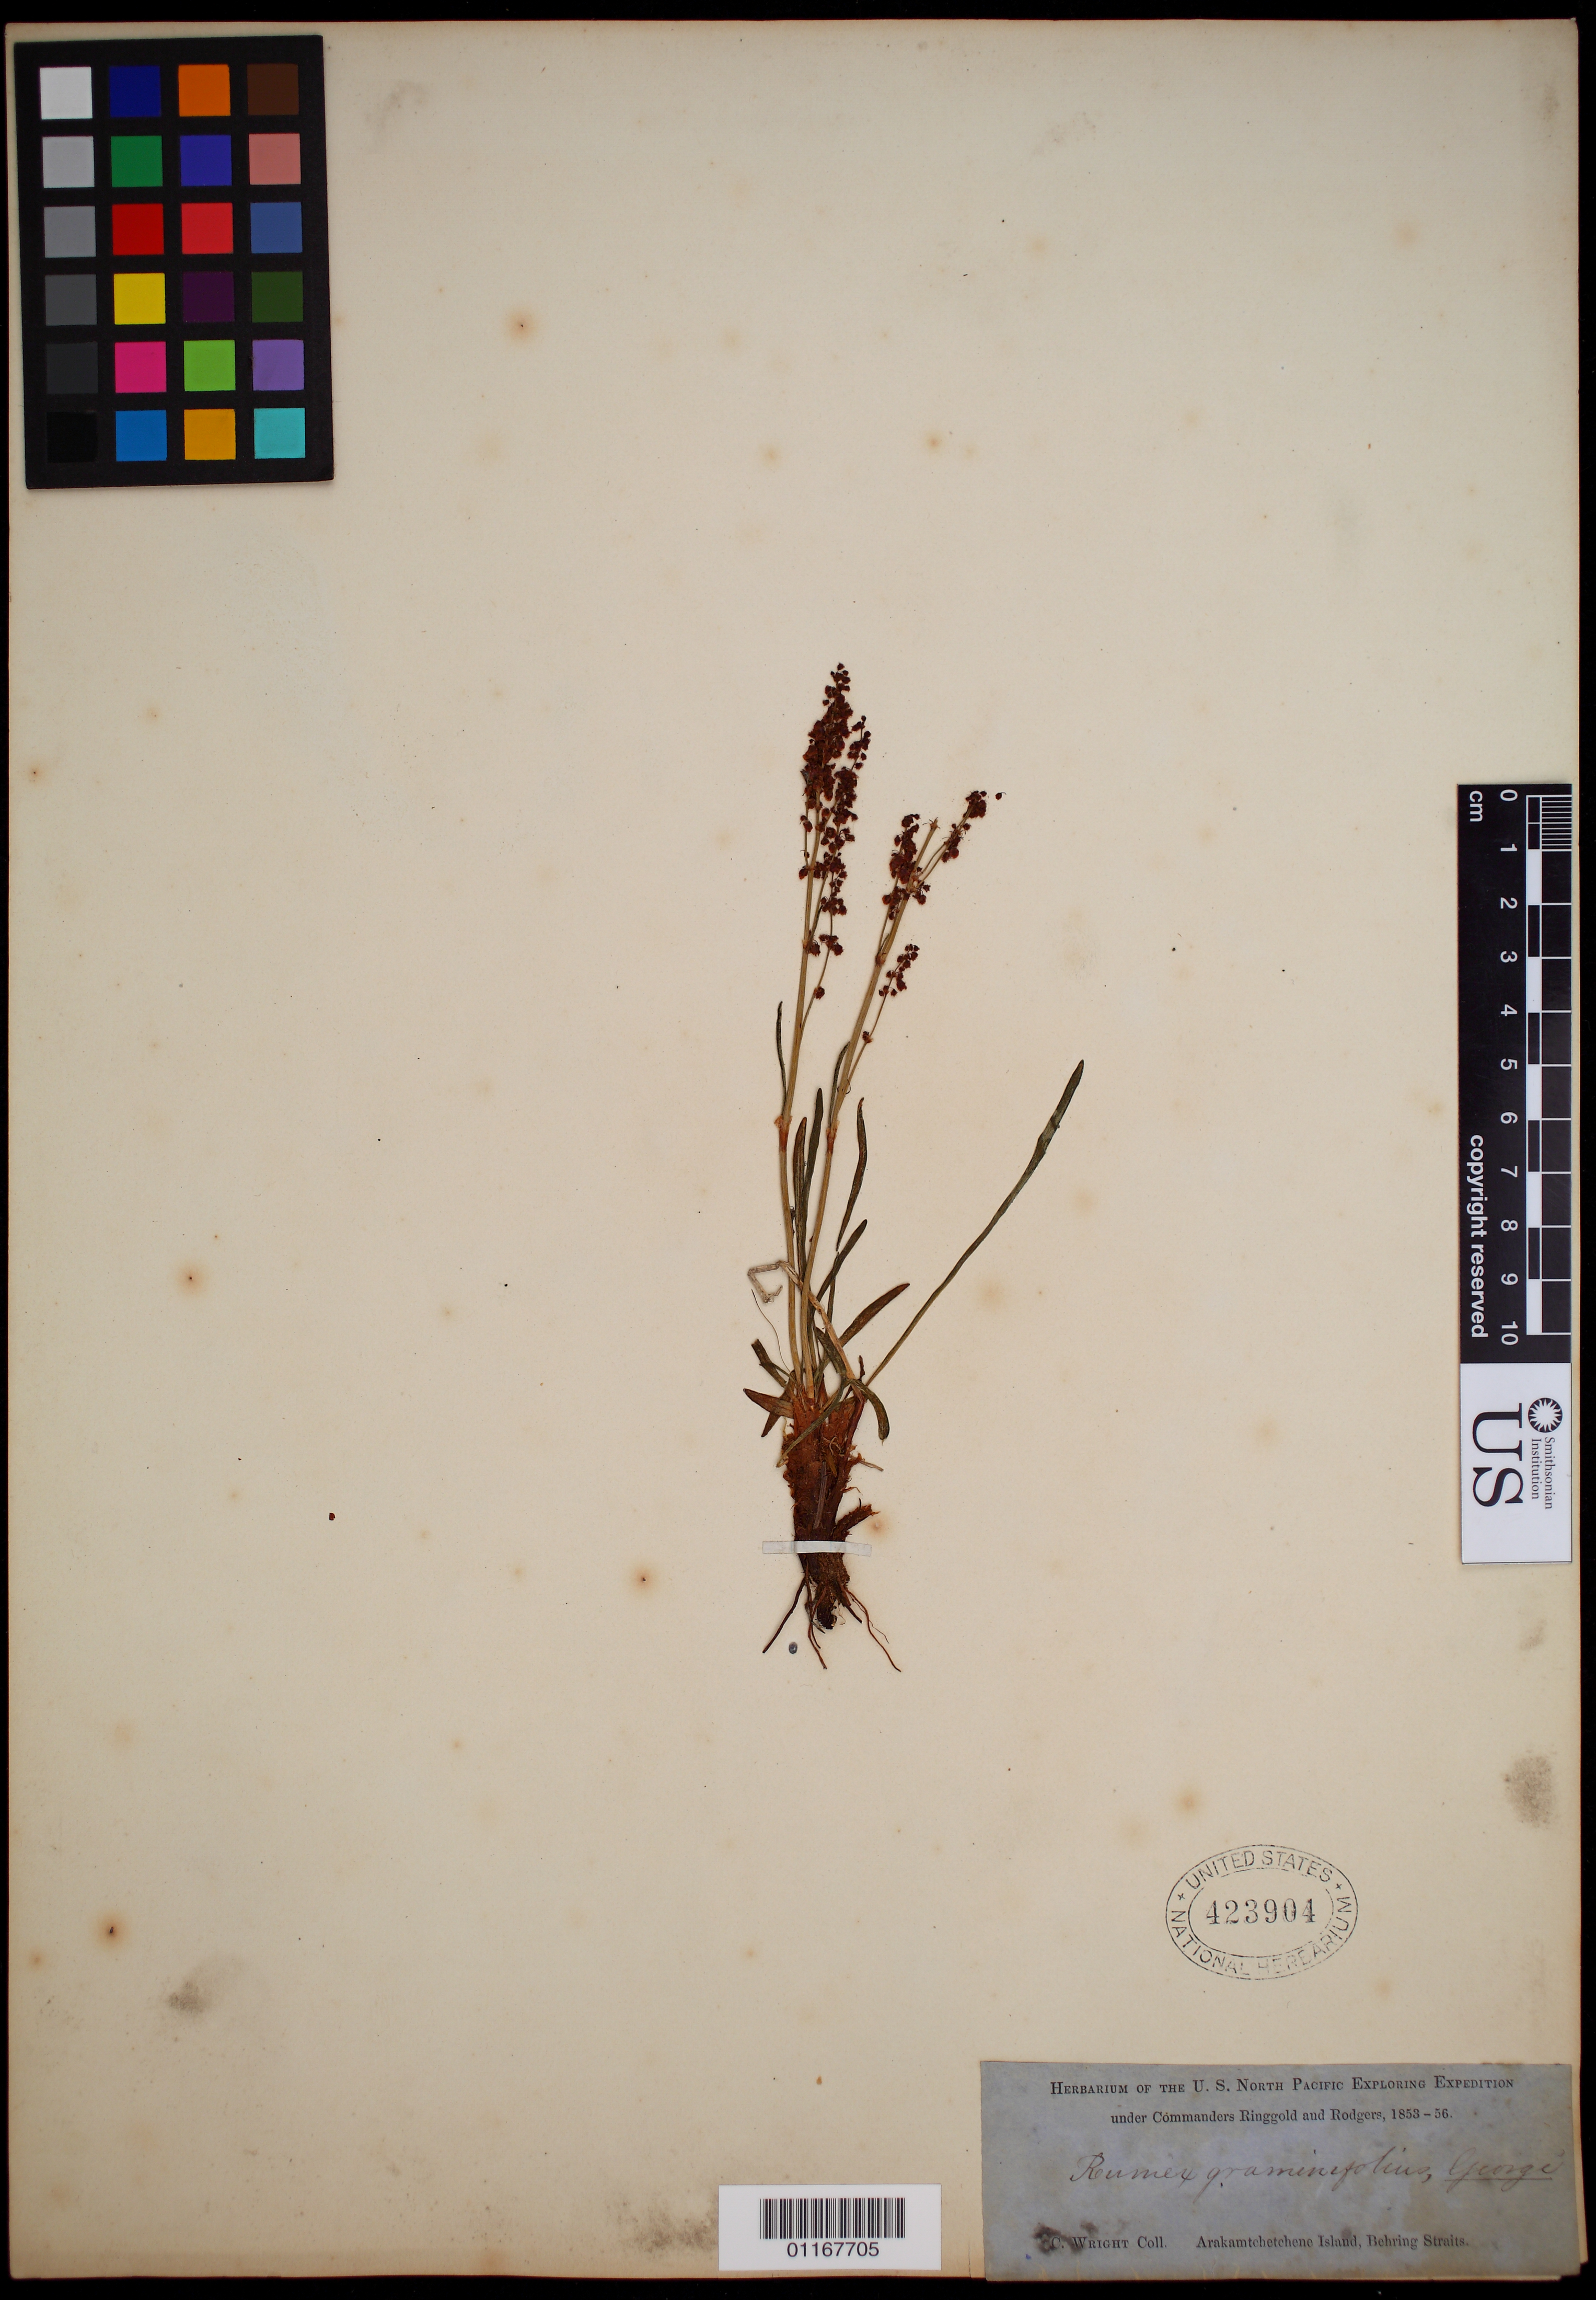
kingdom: Plantae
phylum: Tracheophyta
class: Magnoliopsida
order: Caryophyllales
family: Polygonaceae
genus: Rumex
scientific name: Rumex graminifolius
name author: Rudolph ex Lamb.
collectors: C. Wright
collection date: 1853/1856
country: Russian Federation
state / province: Chukotka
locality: Arakamtchetchene I. Bering Straits.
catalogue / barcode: US 423904